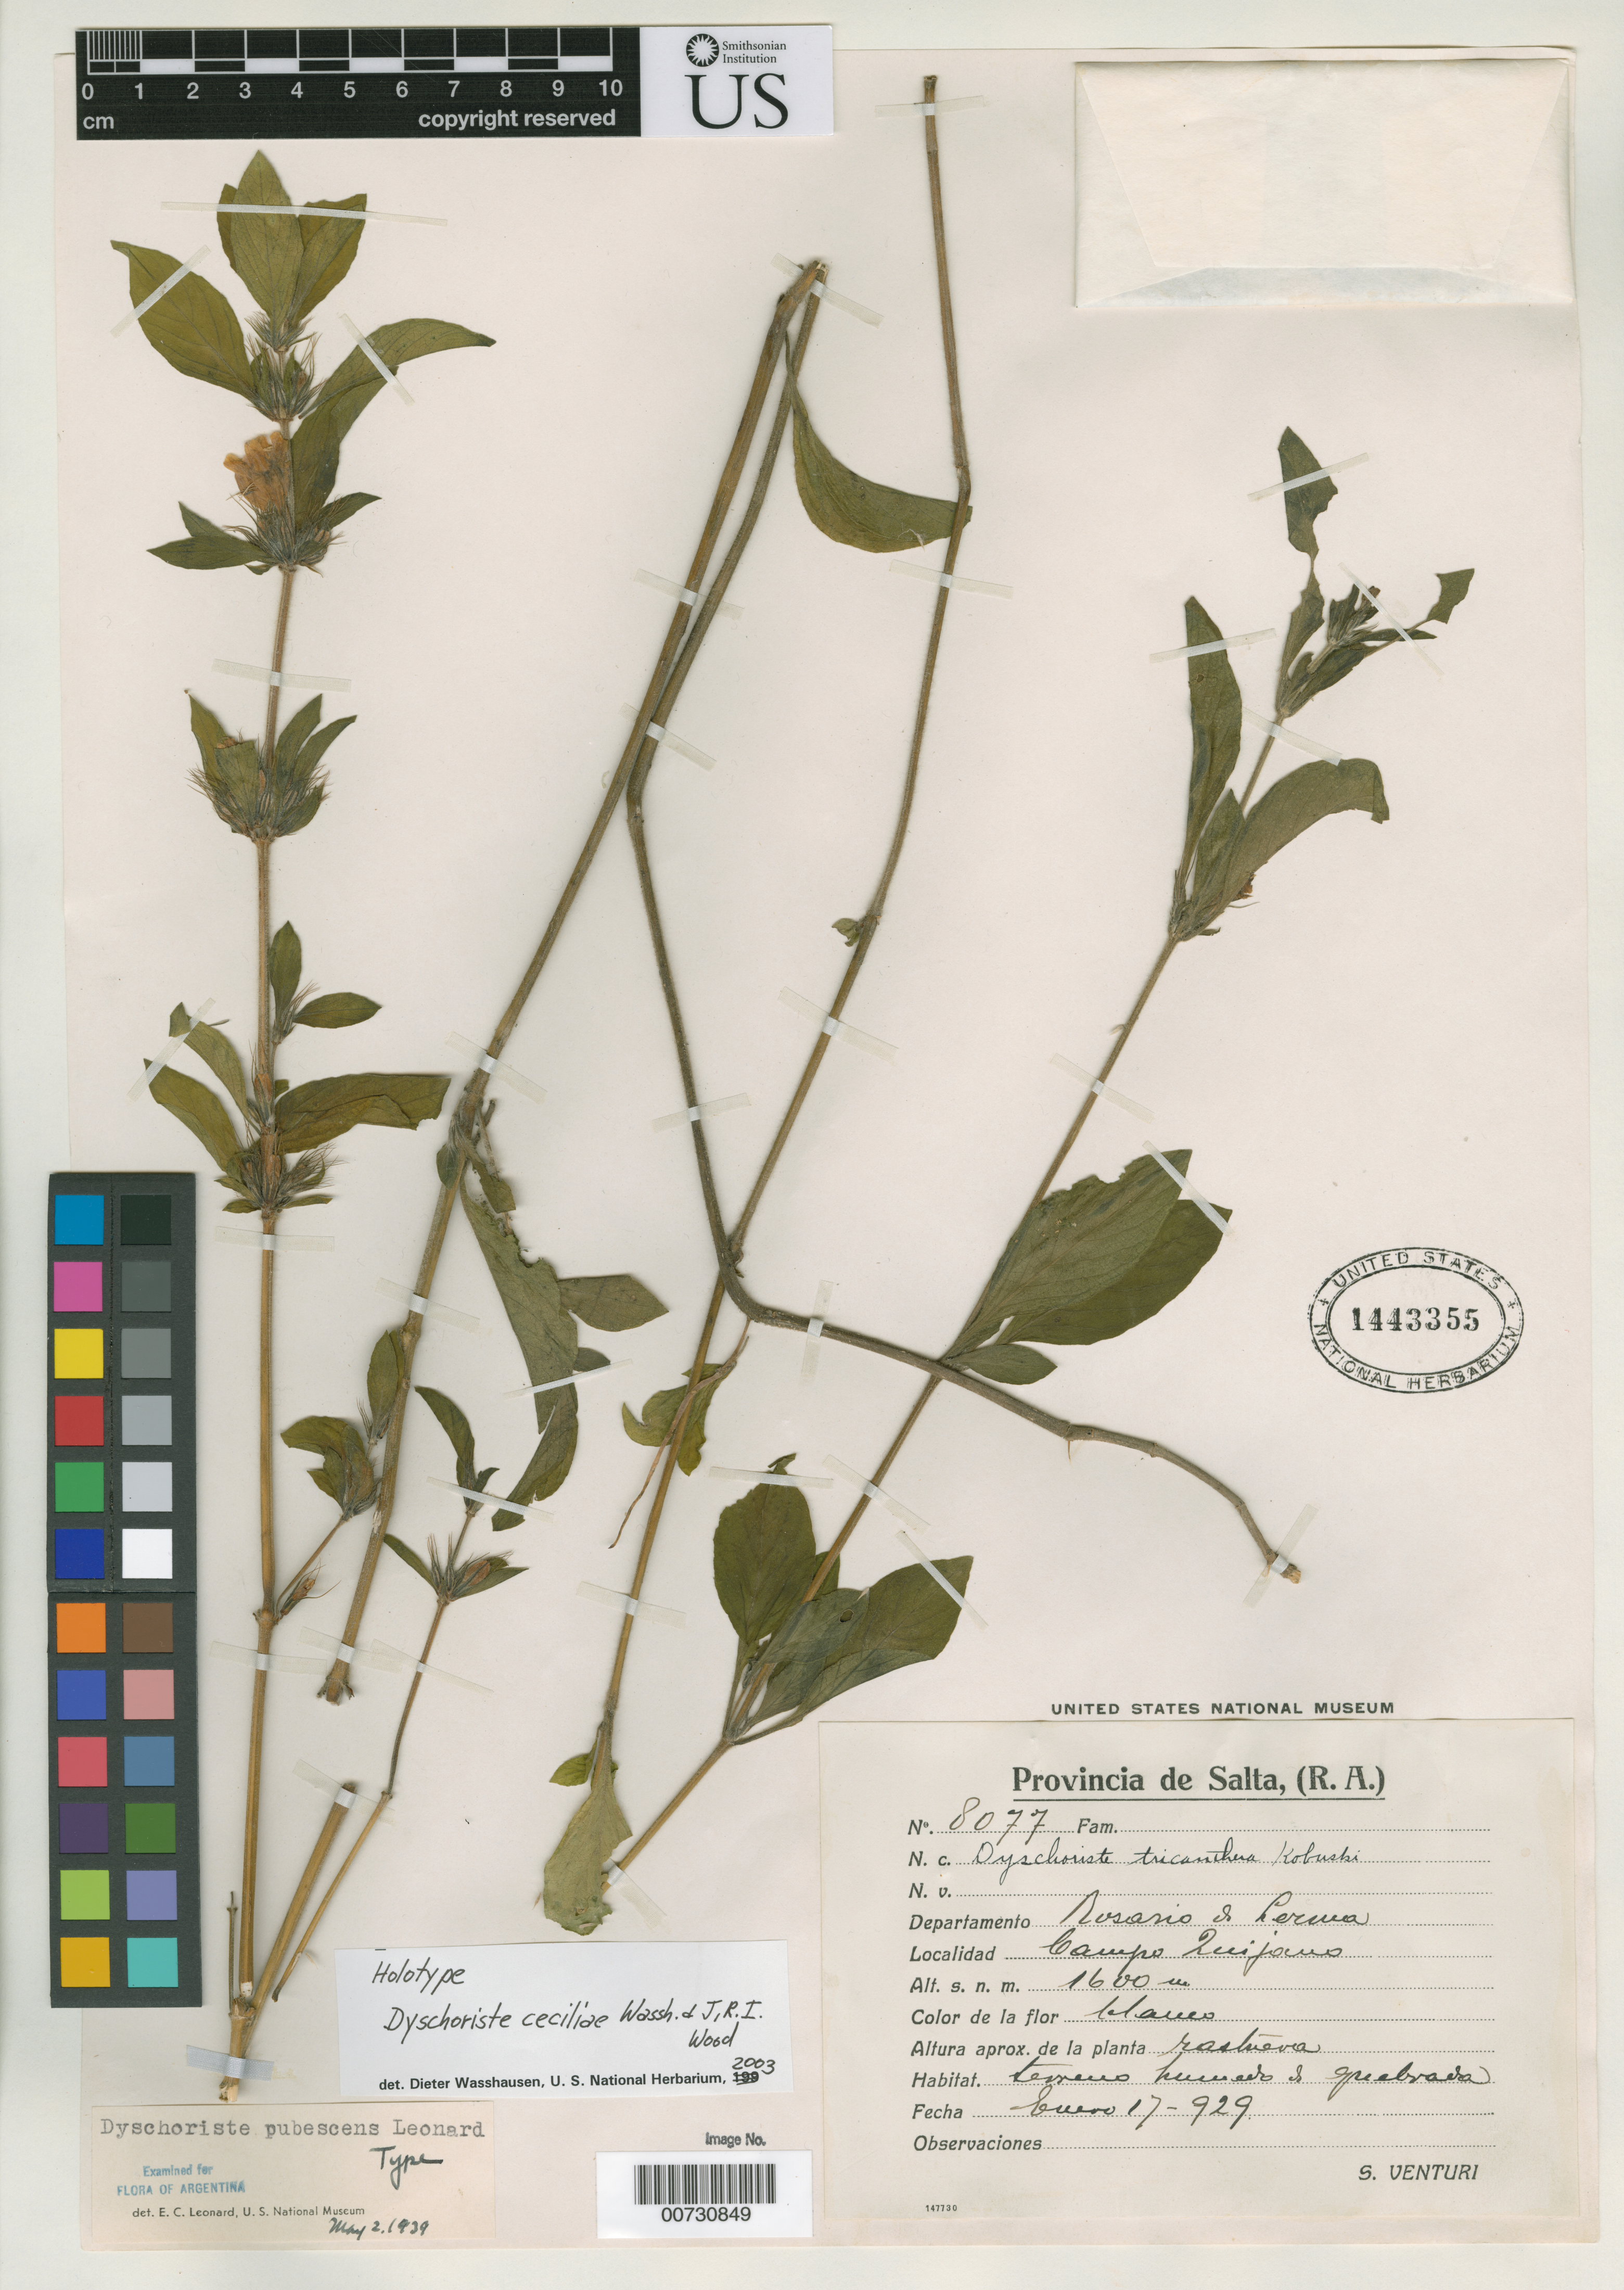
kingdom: Plantae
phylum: Tracheophyta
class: Magnoliopsida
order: Lamiales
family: Acanthaceae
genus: Dyschoriste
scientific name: Dyschoriste ceciliae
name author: Wassh. & J.R.I. Wood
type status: Holotype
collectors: S. Venturi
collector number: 8077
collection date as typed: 17 Jan 1929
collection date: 1929-01-17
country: Argentina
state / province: Salta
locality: Depto. Rosario de Lerma, Campo Quijano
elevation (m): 1600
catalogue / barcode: US 1443355